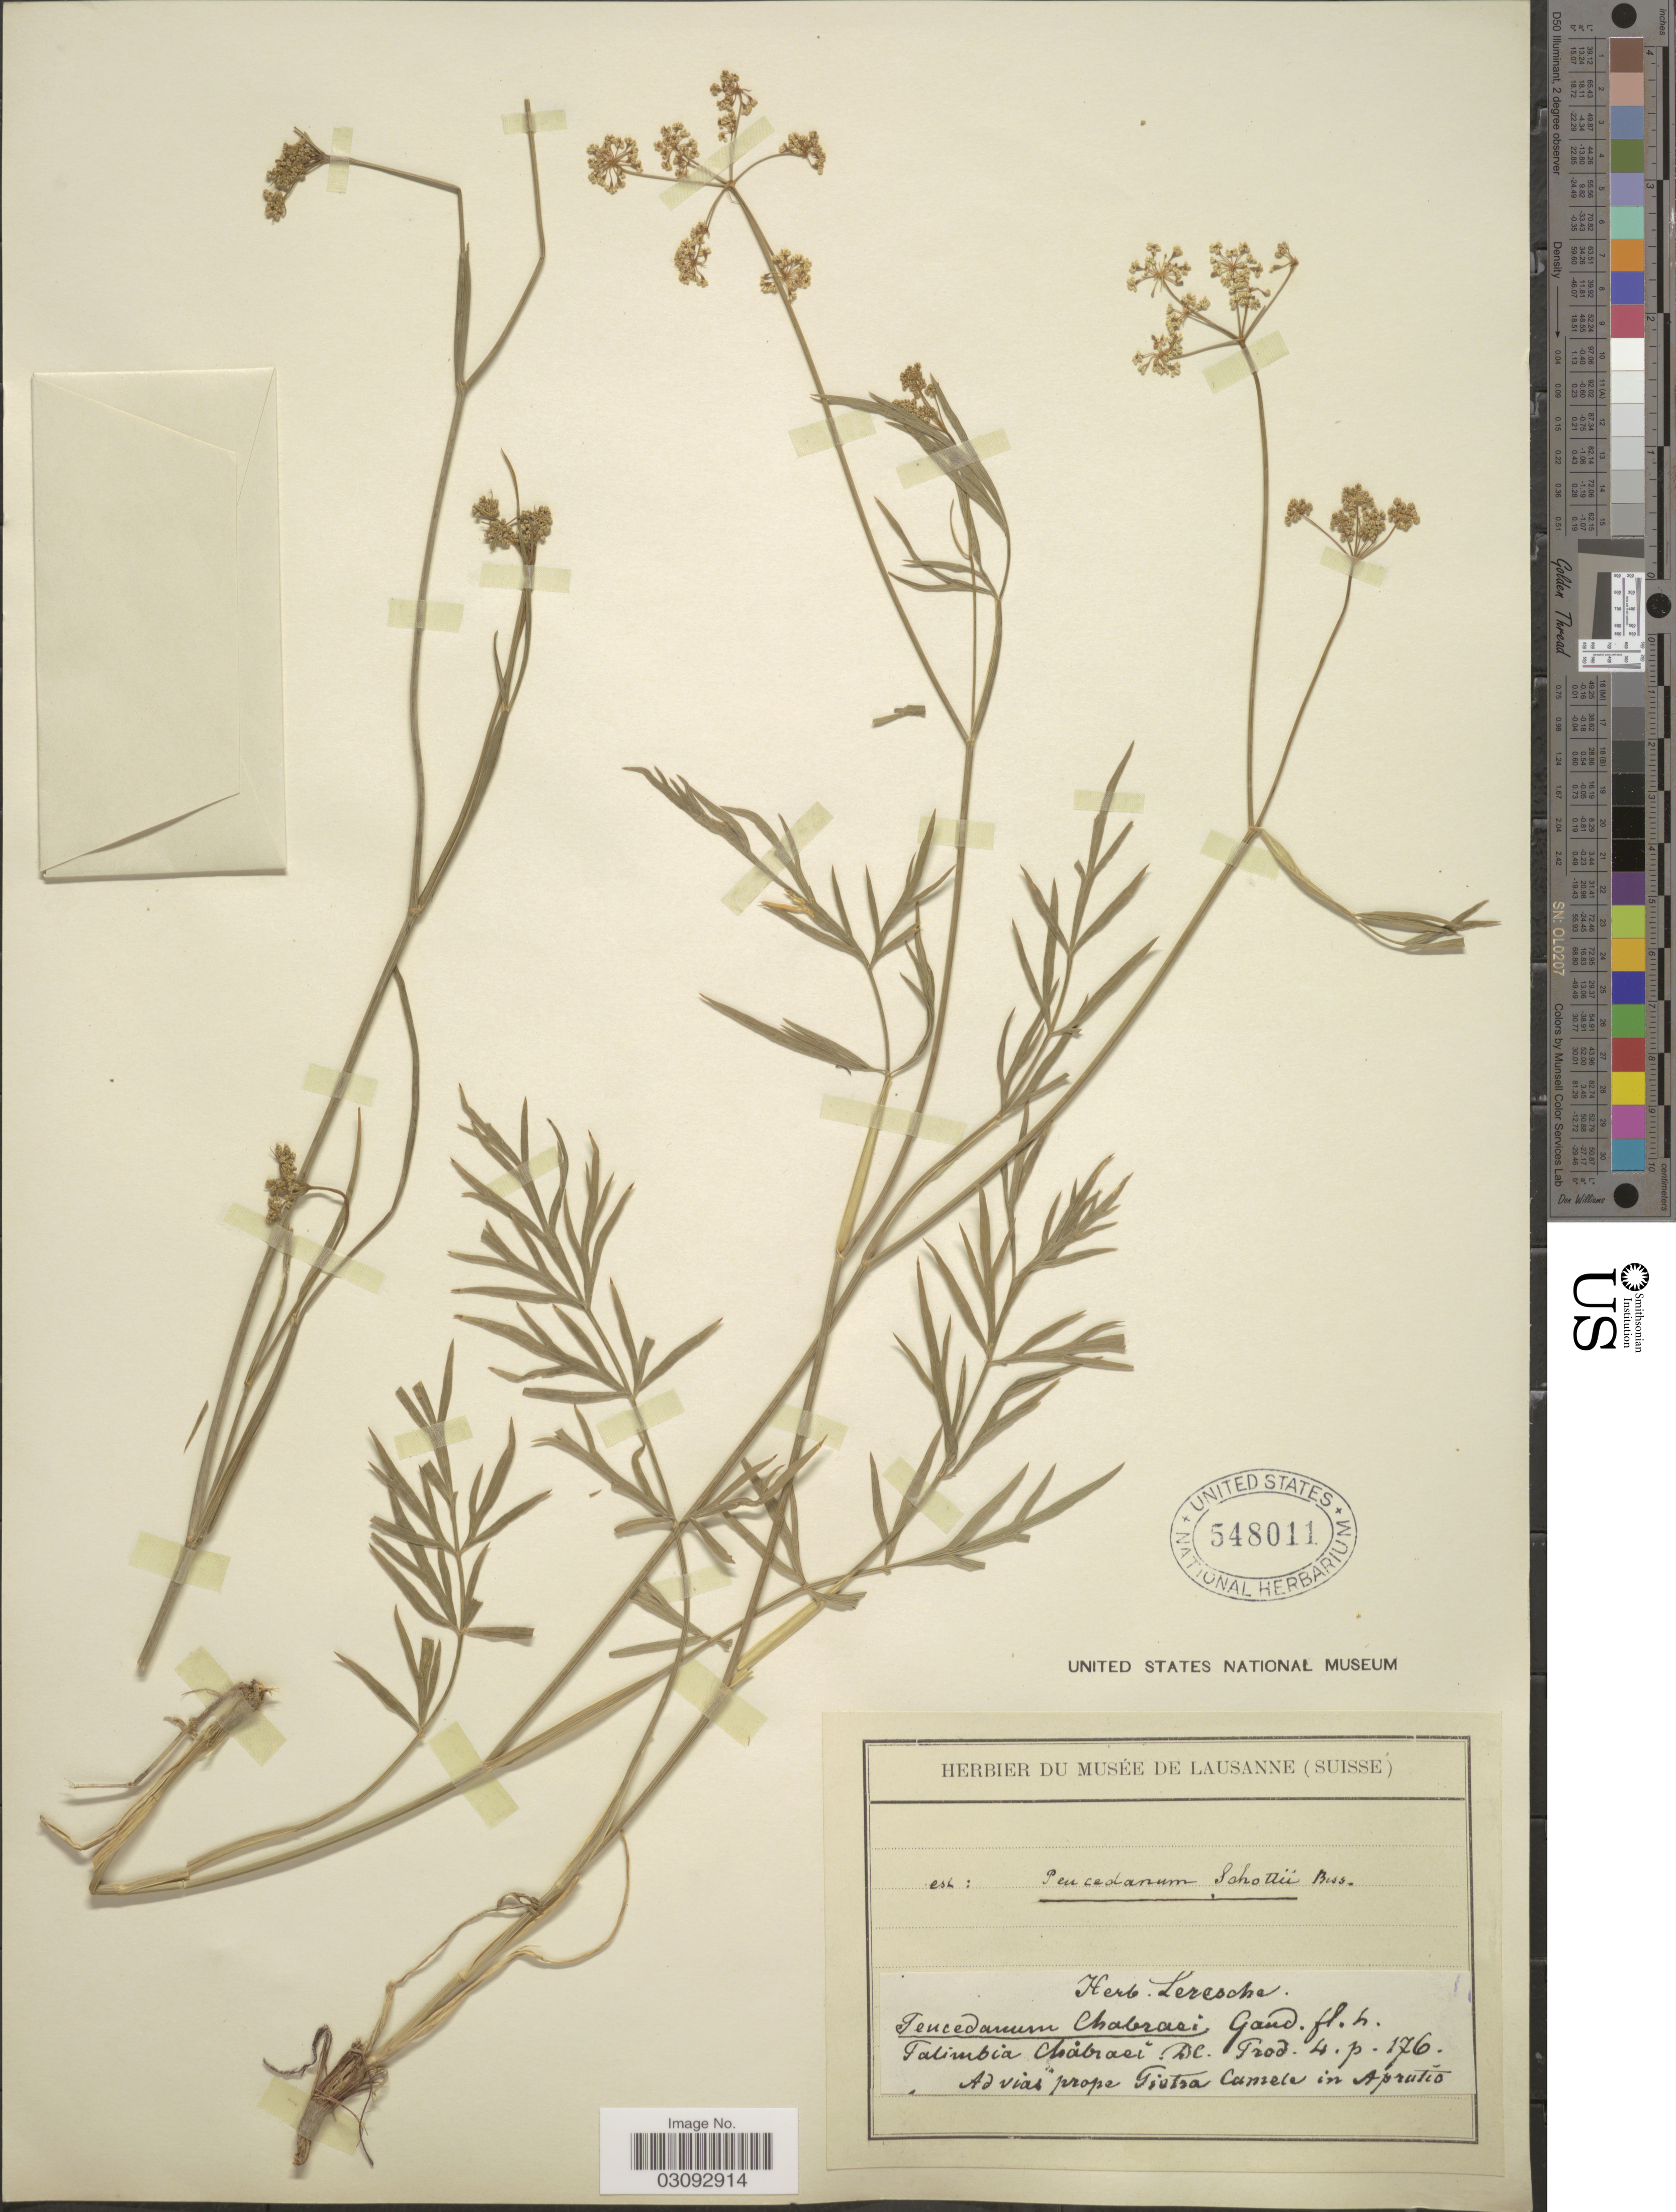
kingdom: Plantae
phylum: Tracheophyta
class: Magnoliopsida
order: Apiales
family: Apiaceae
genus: Peucedanum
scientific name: Peucedanum schottii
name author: Besser ex DC.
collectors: ex herb. Leresche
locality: Talimbia Chabiasi [interpreted].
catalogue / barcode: US 548011